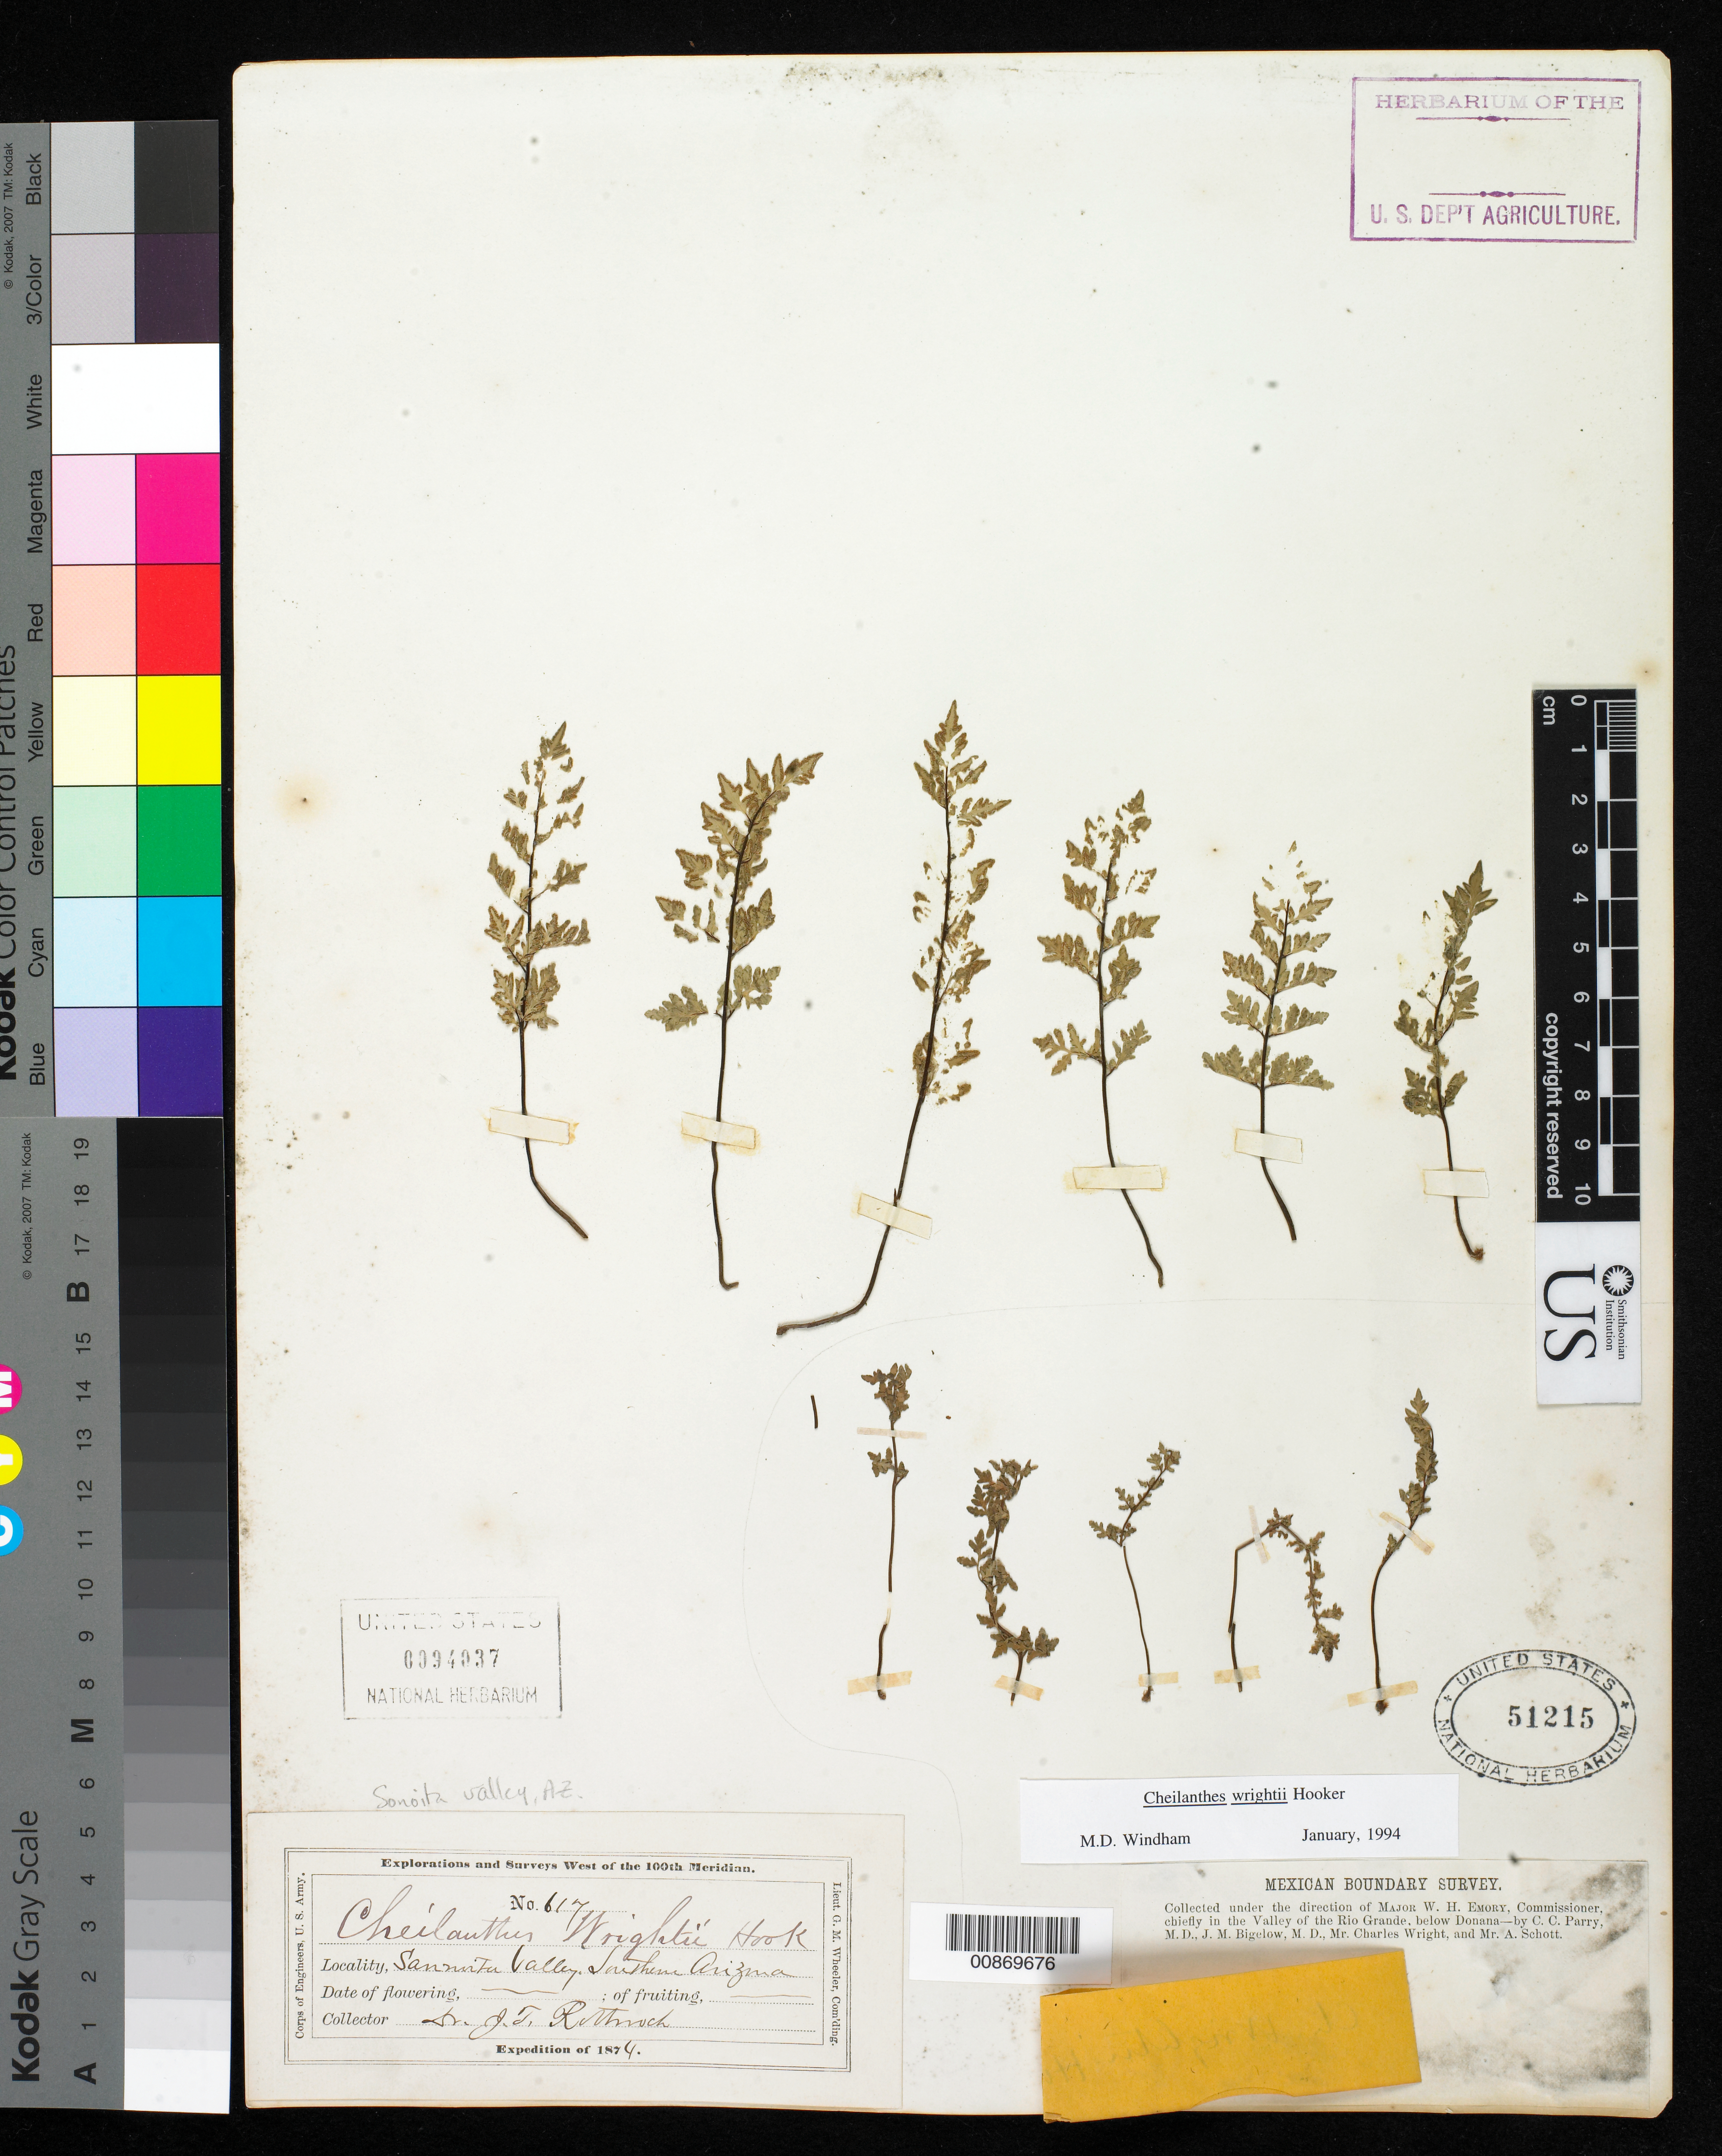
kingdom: Plantae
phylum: Tracheophyta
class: Polypodiopsida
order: Polypodiales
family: Pteridaceae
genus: Cheilanthes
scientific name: Cheilanthes wrightii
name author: Hook.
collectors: J. T. Rothrock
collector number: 617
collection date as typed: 1874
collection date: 1874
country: United States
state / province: Arizona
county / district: Santa Cruz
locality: Sonoita Valley, Southern Arizona.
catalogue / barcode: US 94037